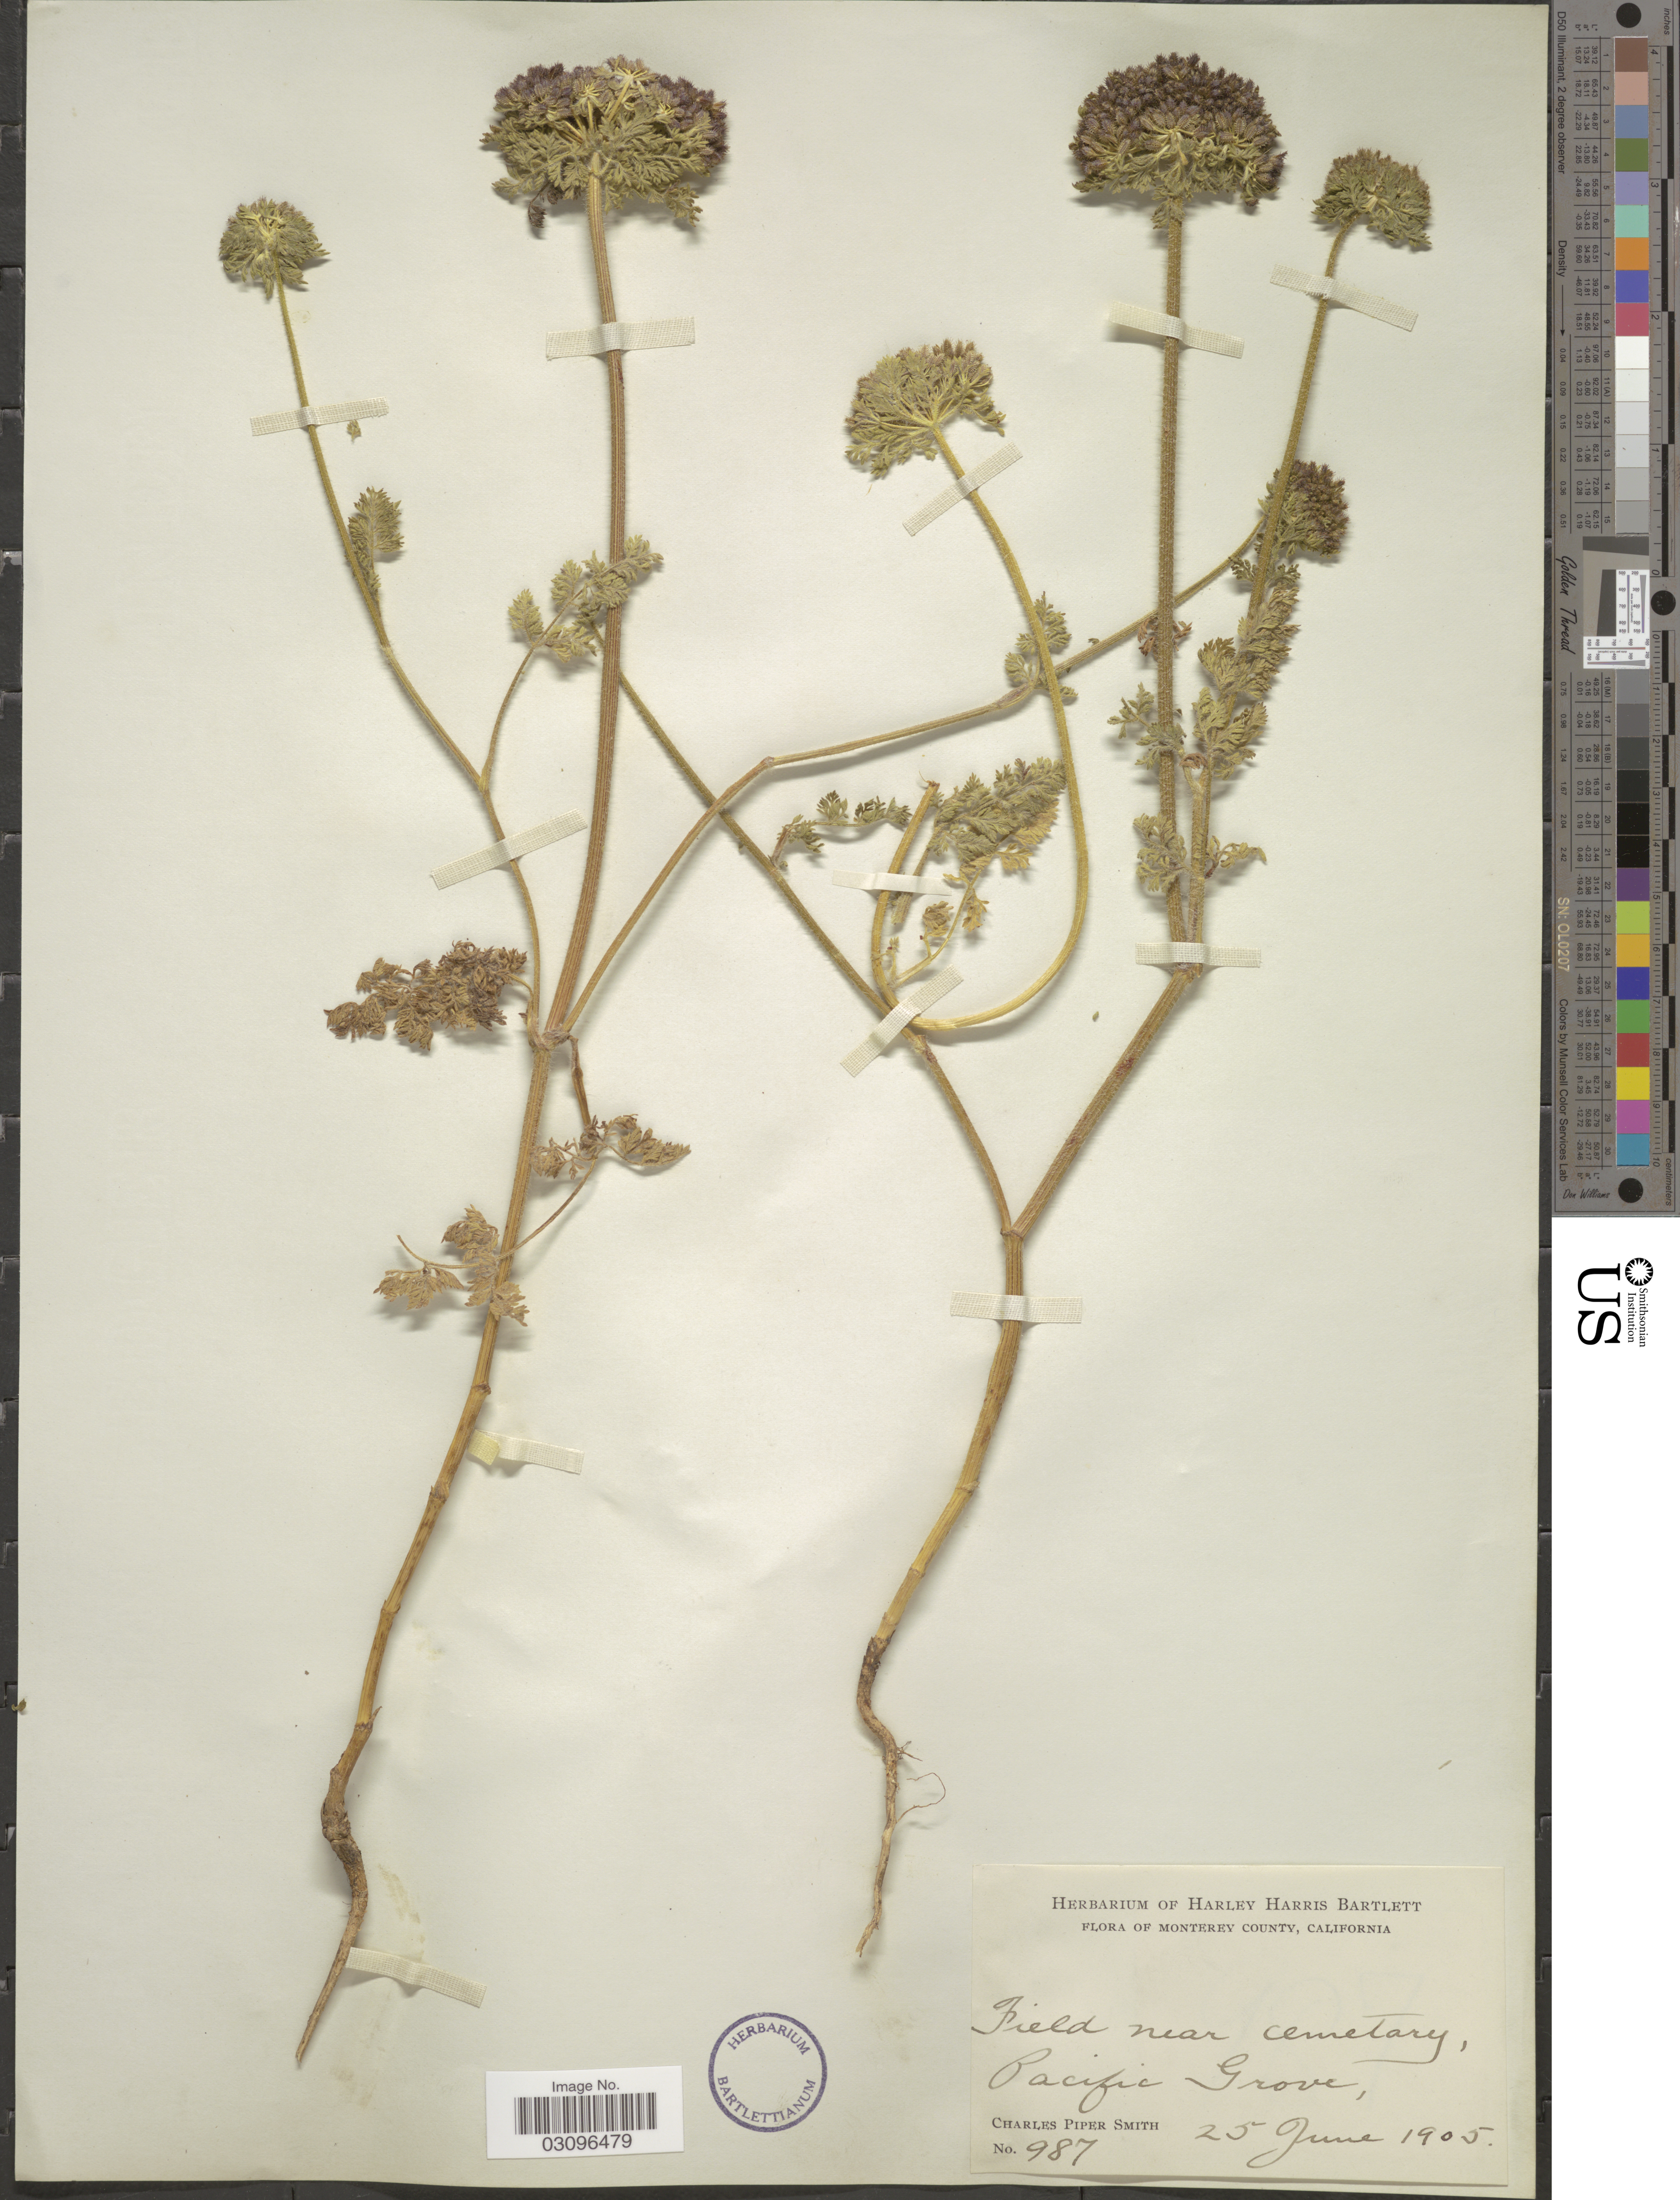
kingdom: Plantae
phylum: Tracheophyta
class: Magnoliopsida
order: Apiales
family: Apiaceae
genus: Daucus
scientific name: Daucus pusillus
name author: Michx.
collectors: C. P. Smith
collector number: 987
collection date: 1905-06-25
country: United States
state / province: California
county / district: Monterey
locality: Monterey County, Field near cemetary, Pacific Grove.